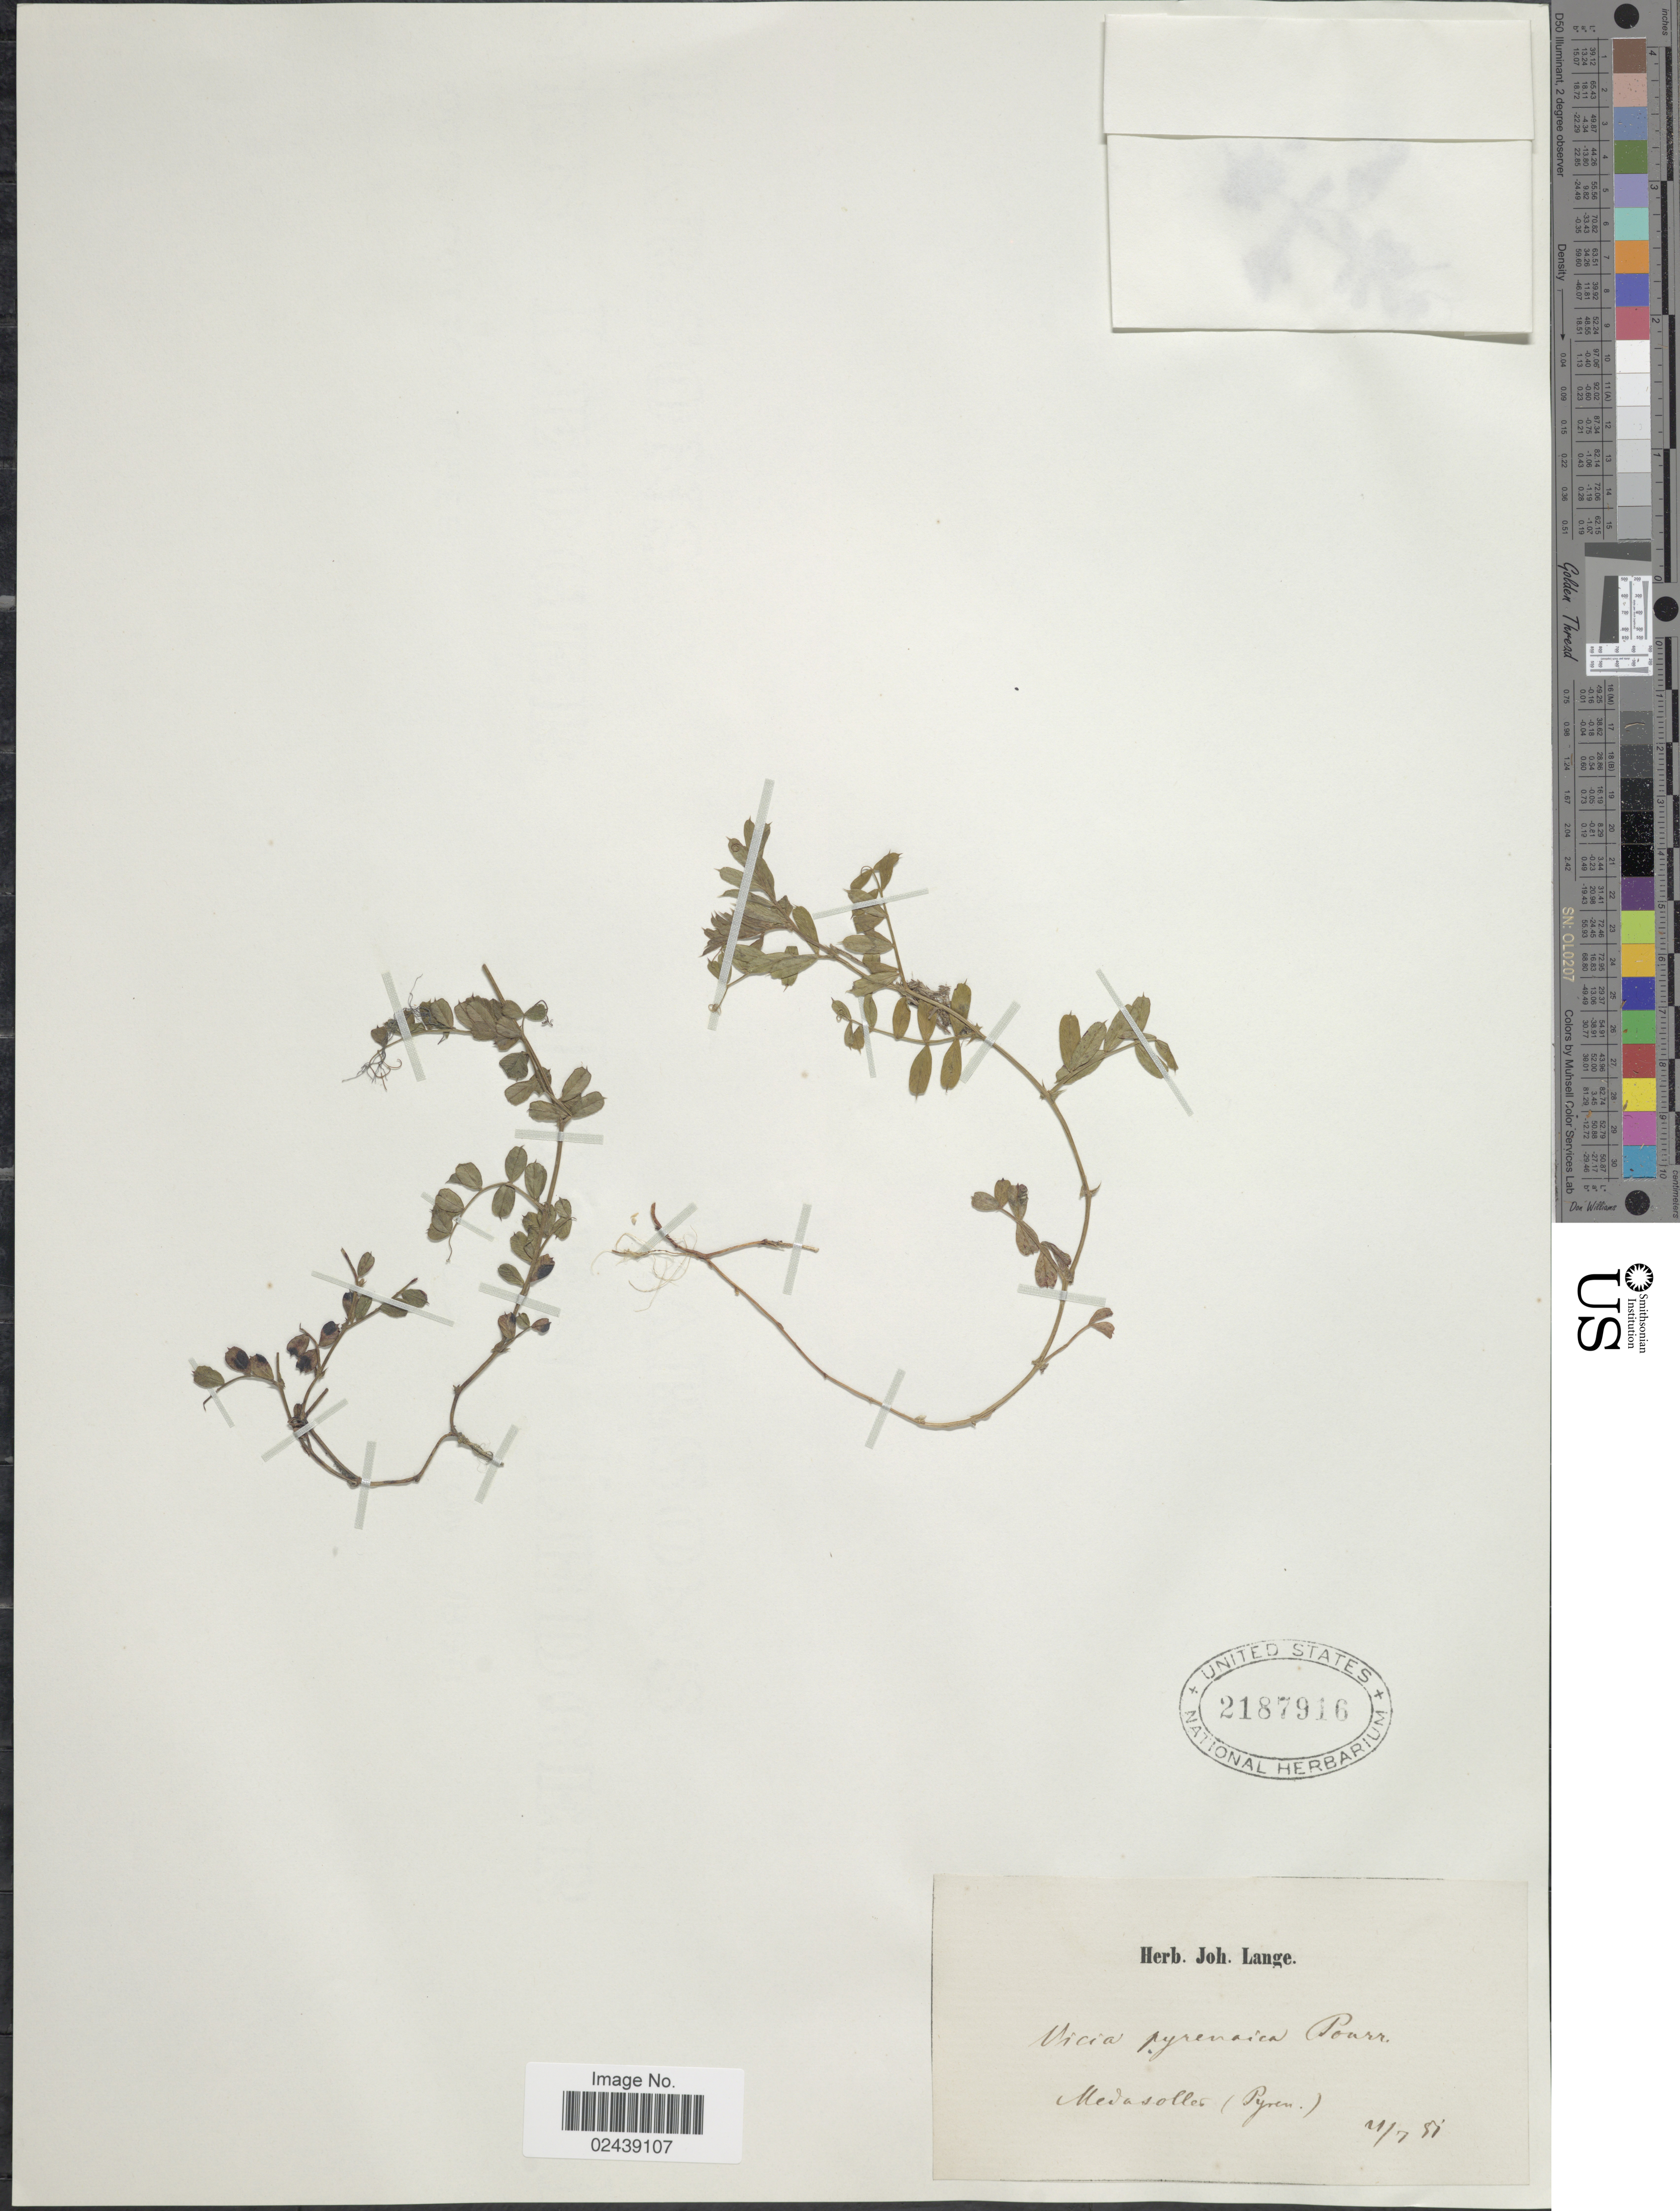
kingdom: Plantae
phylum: Tracheophyta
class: Magnoliopsida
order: Fabales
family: Fabaceae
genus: Vicia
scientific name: Vicia pyrenaica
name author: Pourr.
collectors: ex herb. Joh. Lange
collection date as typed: Transcribed d/m/y: 21/7/81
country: France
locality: Medasolle (Pyren.)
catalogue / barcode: US 2187916